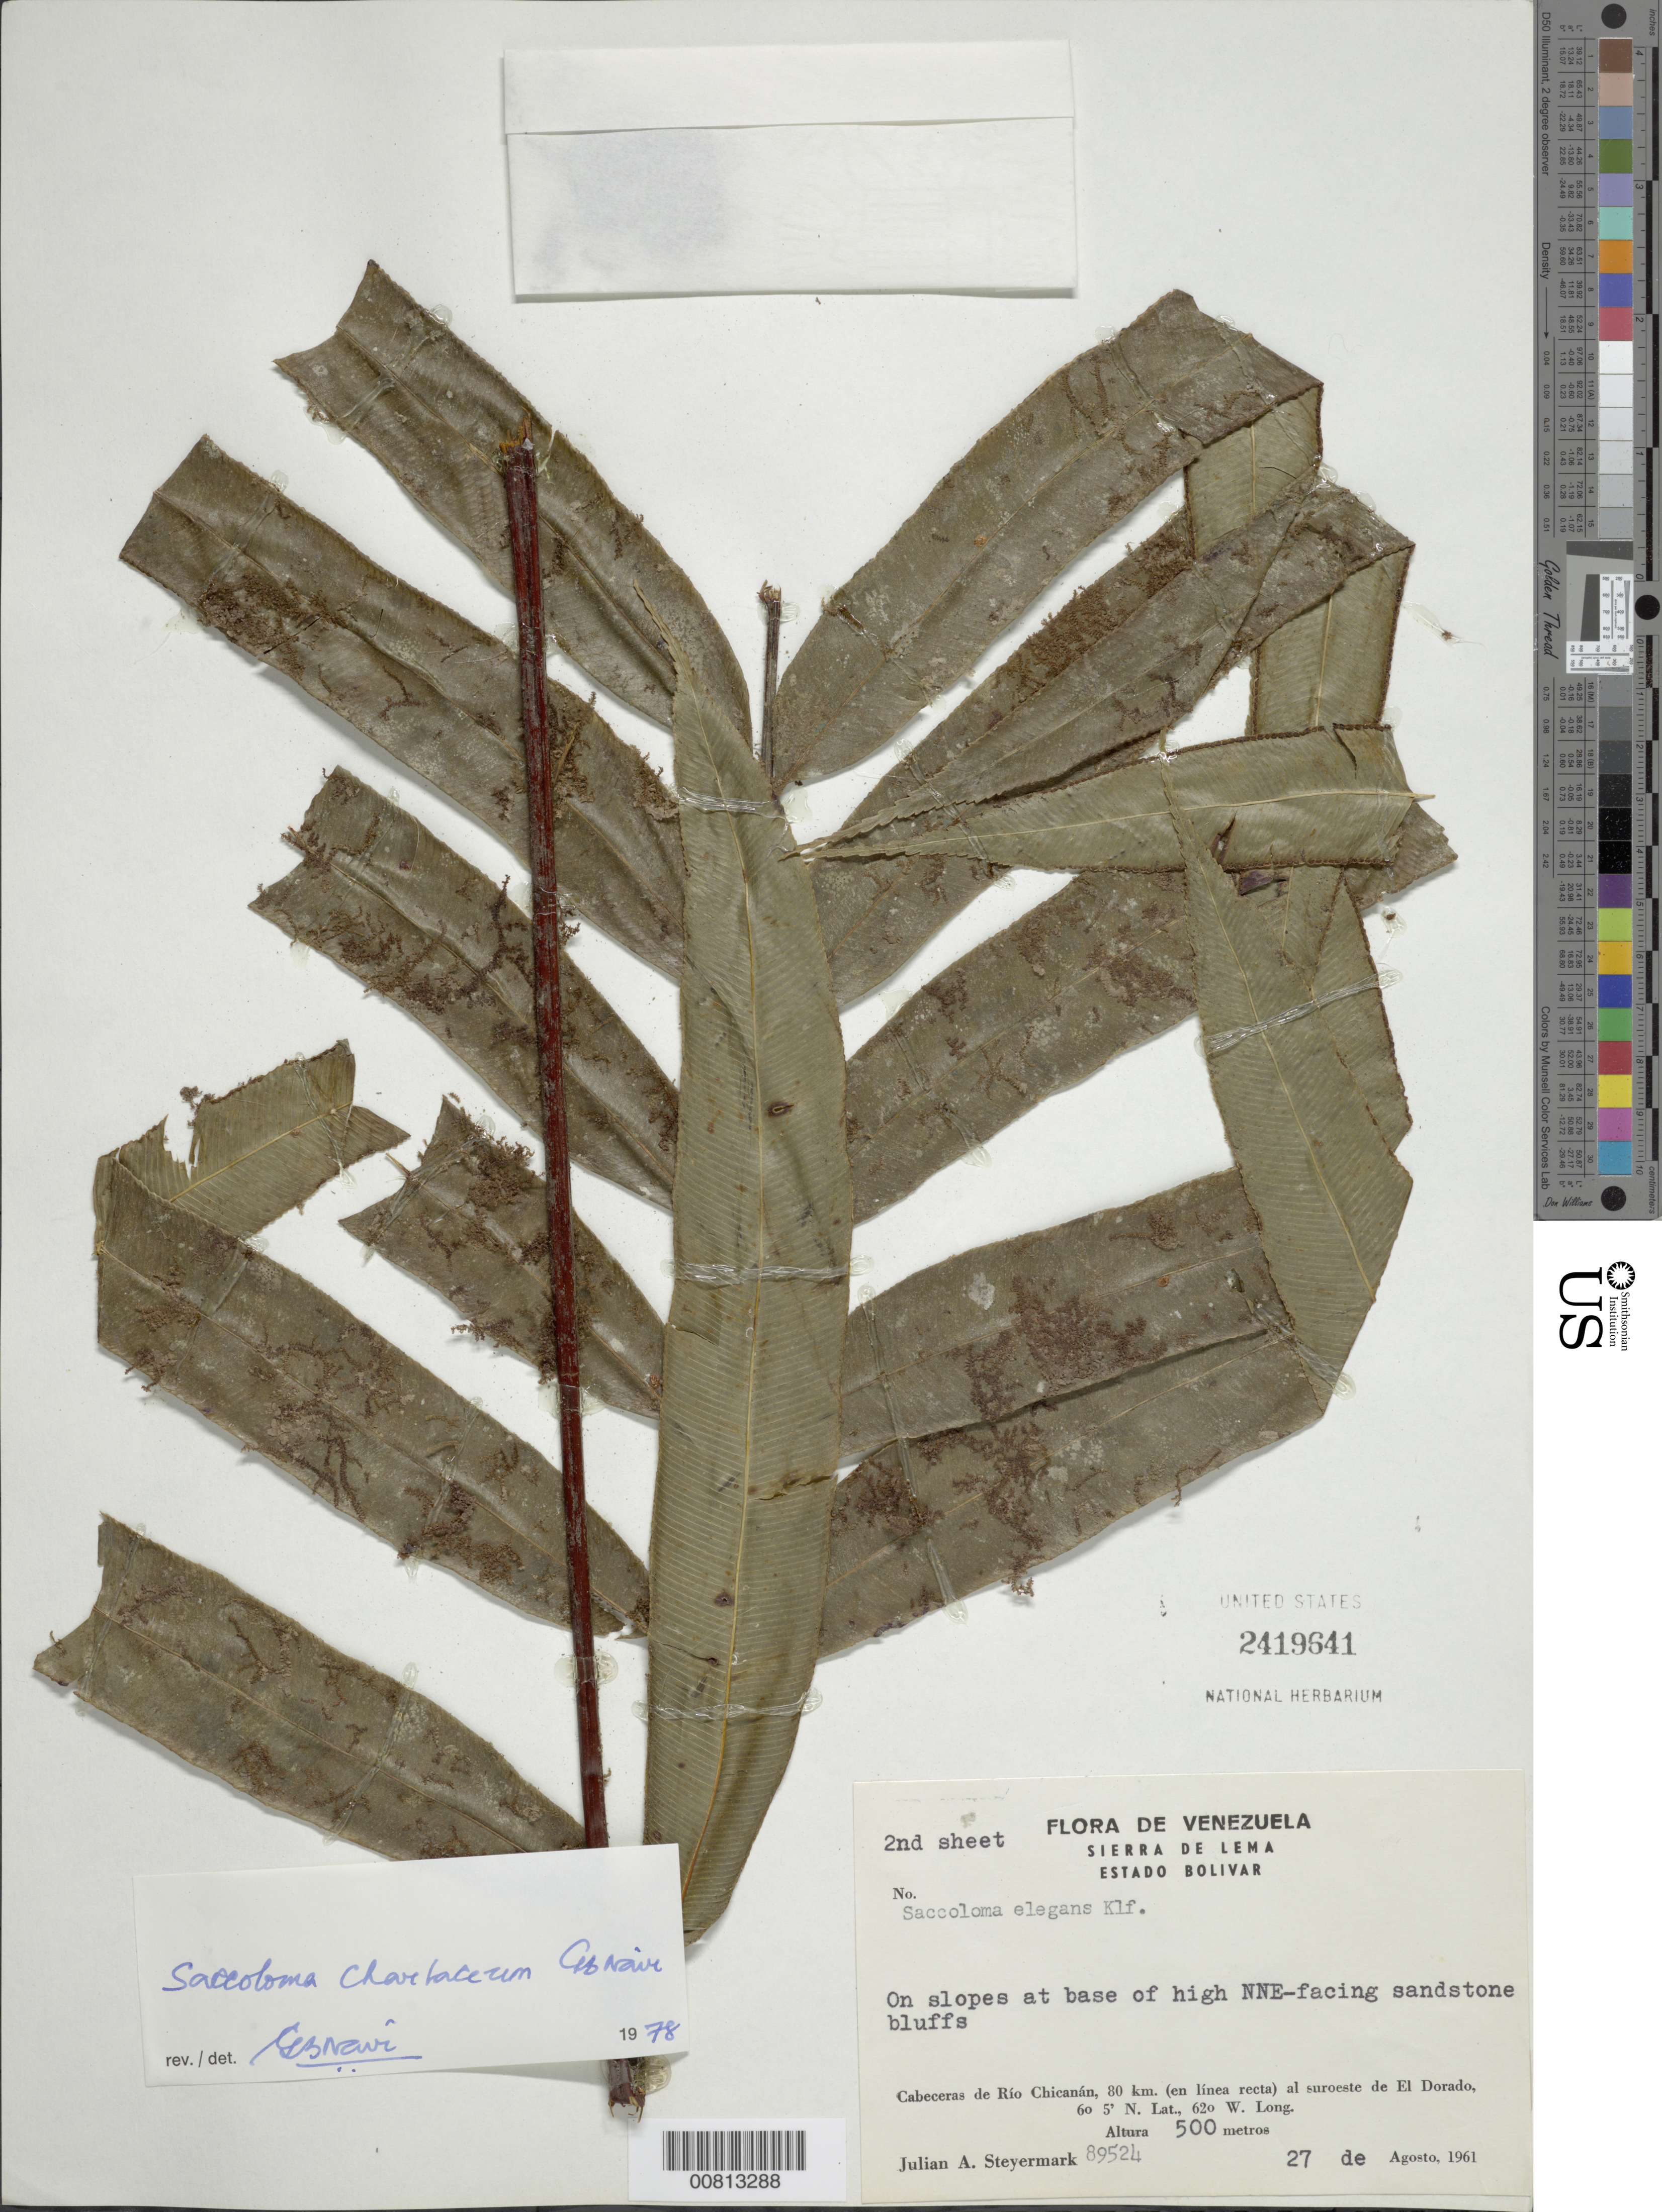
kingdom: Plantae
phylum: Tracheophyta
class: Polypodiopsida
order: Polypodiales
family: Saccolomataceae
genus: Saccoloma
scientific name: Saccoloma elegans subsp. chartaceum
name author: Cremers & K.U. Kramer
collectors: J. Steyermark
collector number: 89524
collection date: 1961-08-27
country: Venezuela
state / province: Bolivar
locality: Sierra de Lema, Cabeceras de Río Chicanán, 80 km (en línea recta) al suroeste de El Dorado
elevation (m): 500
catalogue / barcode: US 2419641